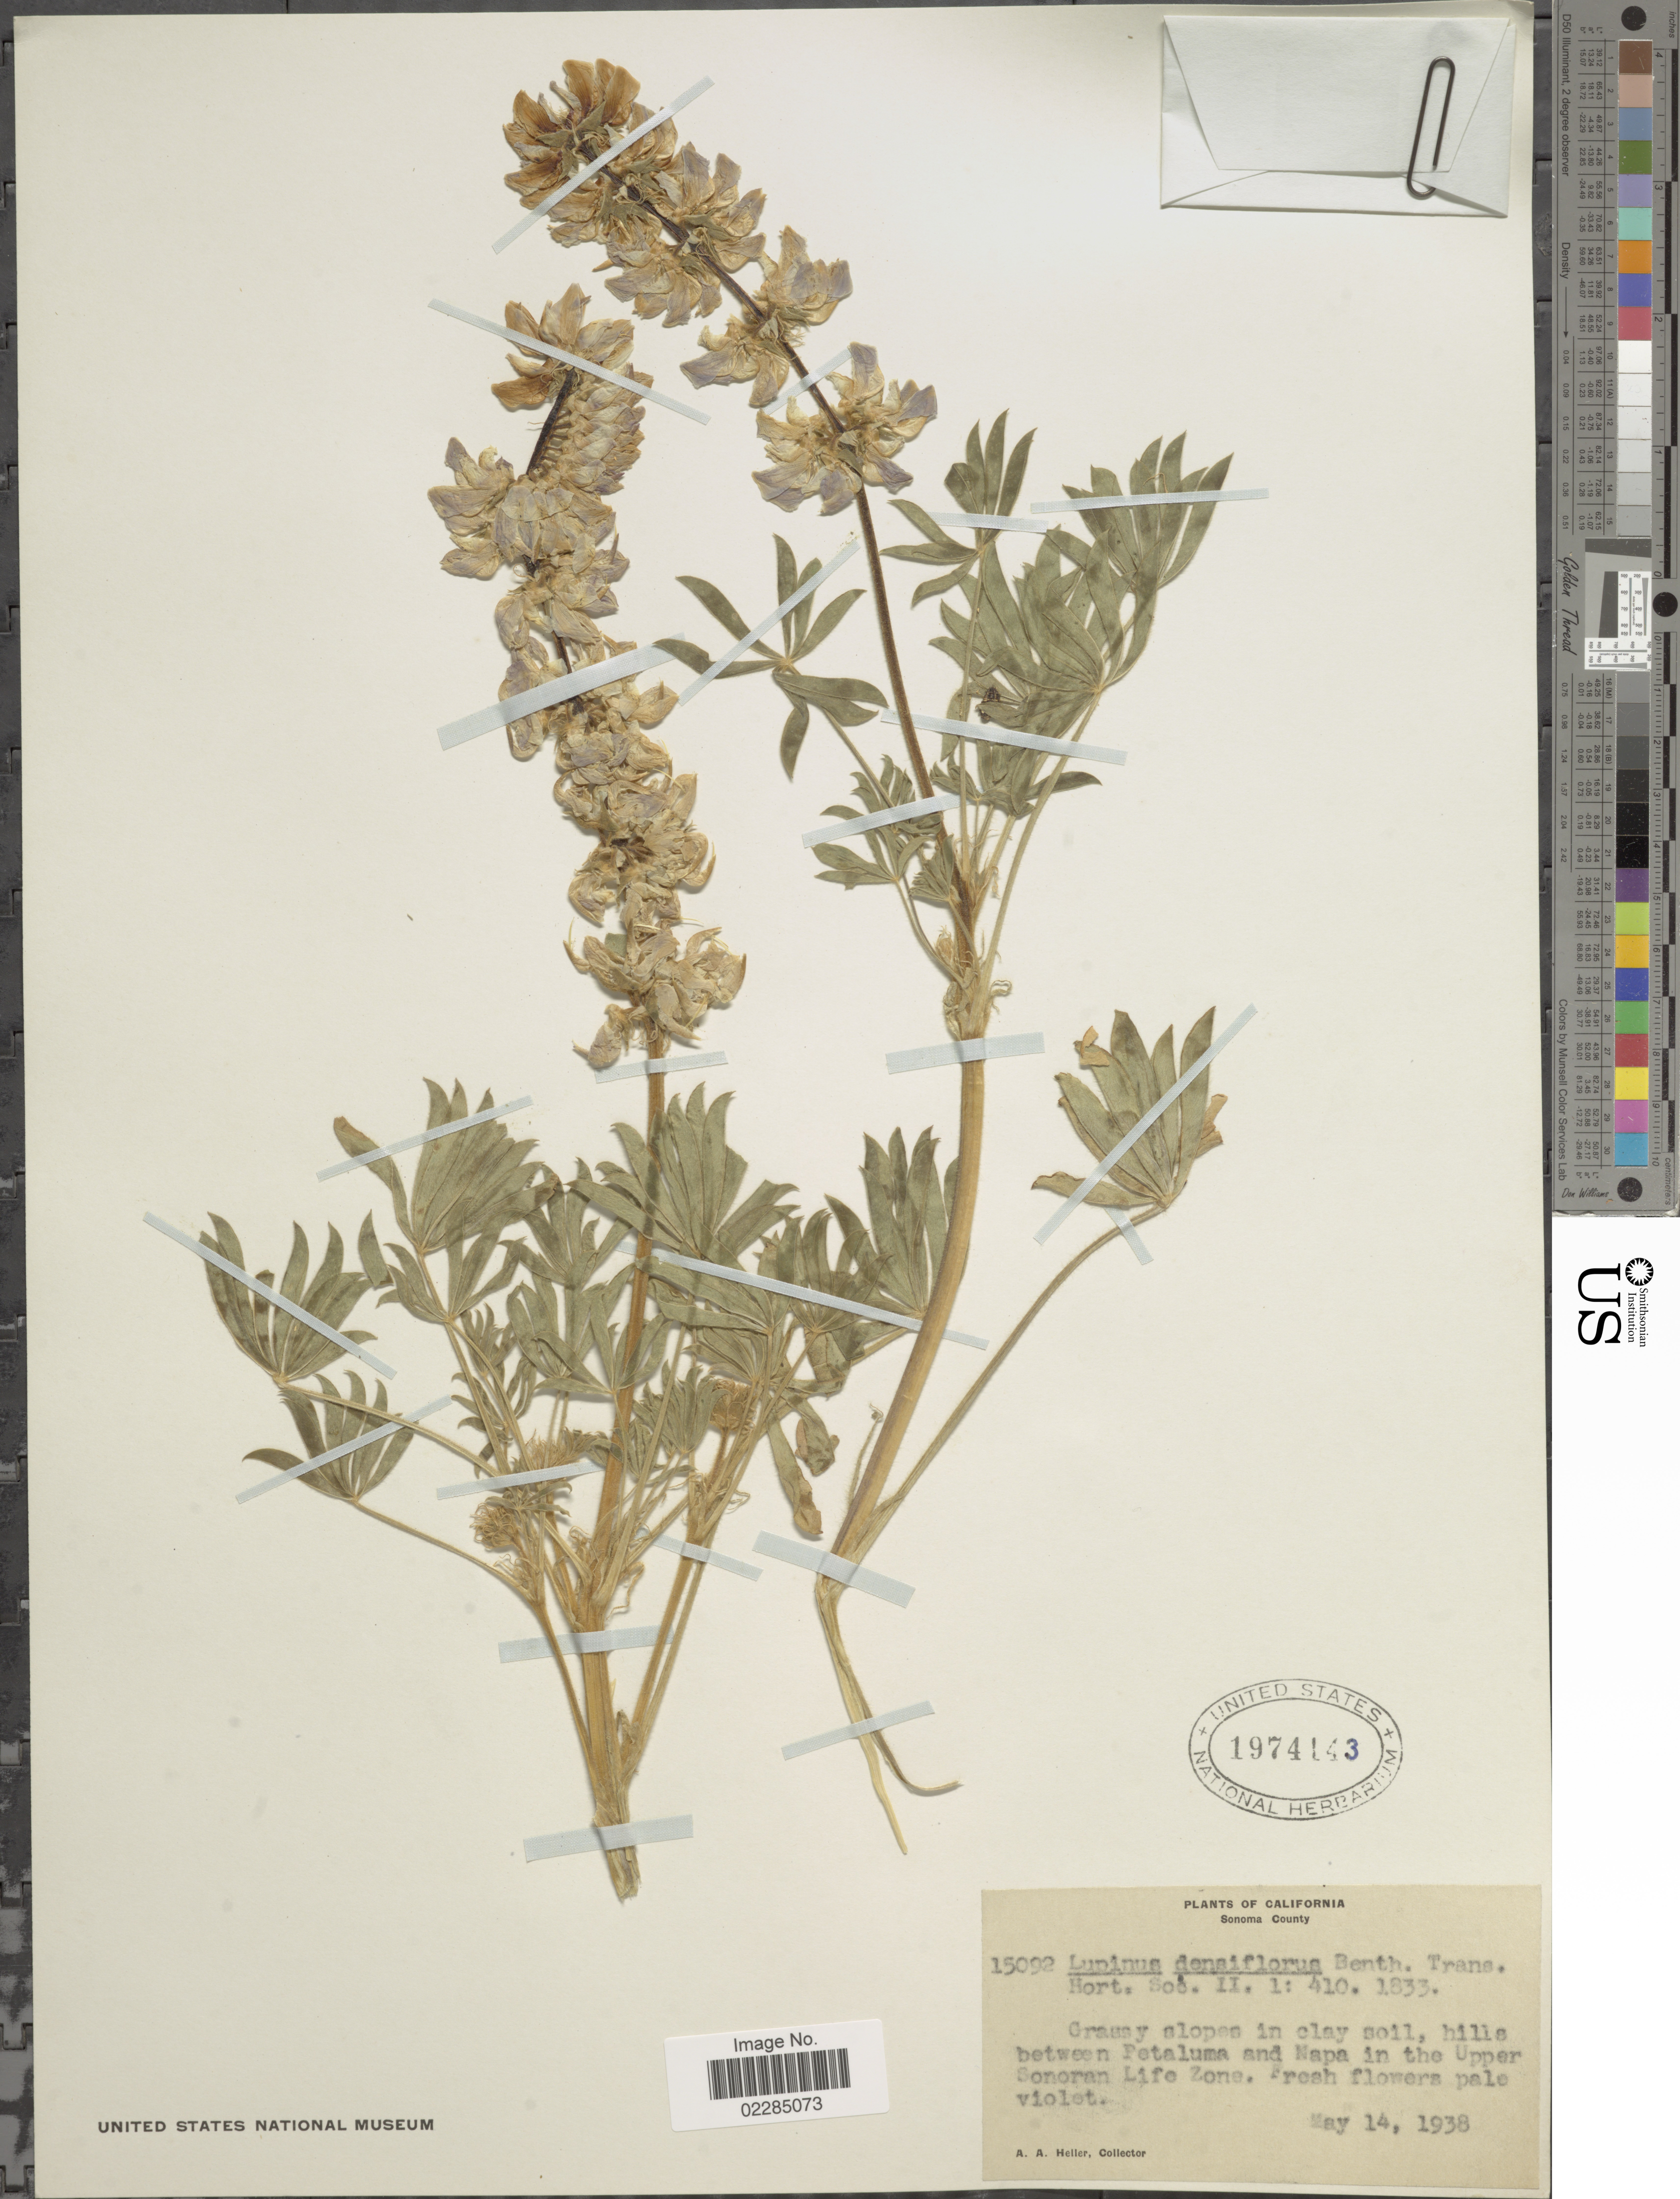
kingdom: Plantae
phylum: Tracheophyta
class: Magnoliopsida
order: Fabales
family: Fabaceae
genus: Lupinus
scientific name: Lupinus densiflorus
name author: Benth.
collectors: A. A. Heller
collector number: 15092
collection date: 1938-05-14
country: United States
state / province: California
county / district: Sonoma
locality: Sonoma County, grassy slopes in clay soil, hills between Petaluma and Napa in the Upper Sonoran Life Zone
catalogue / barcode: US 1974143